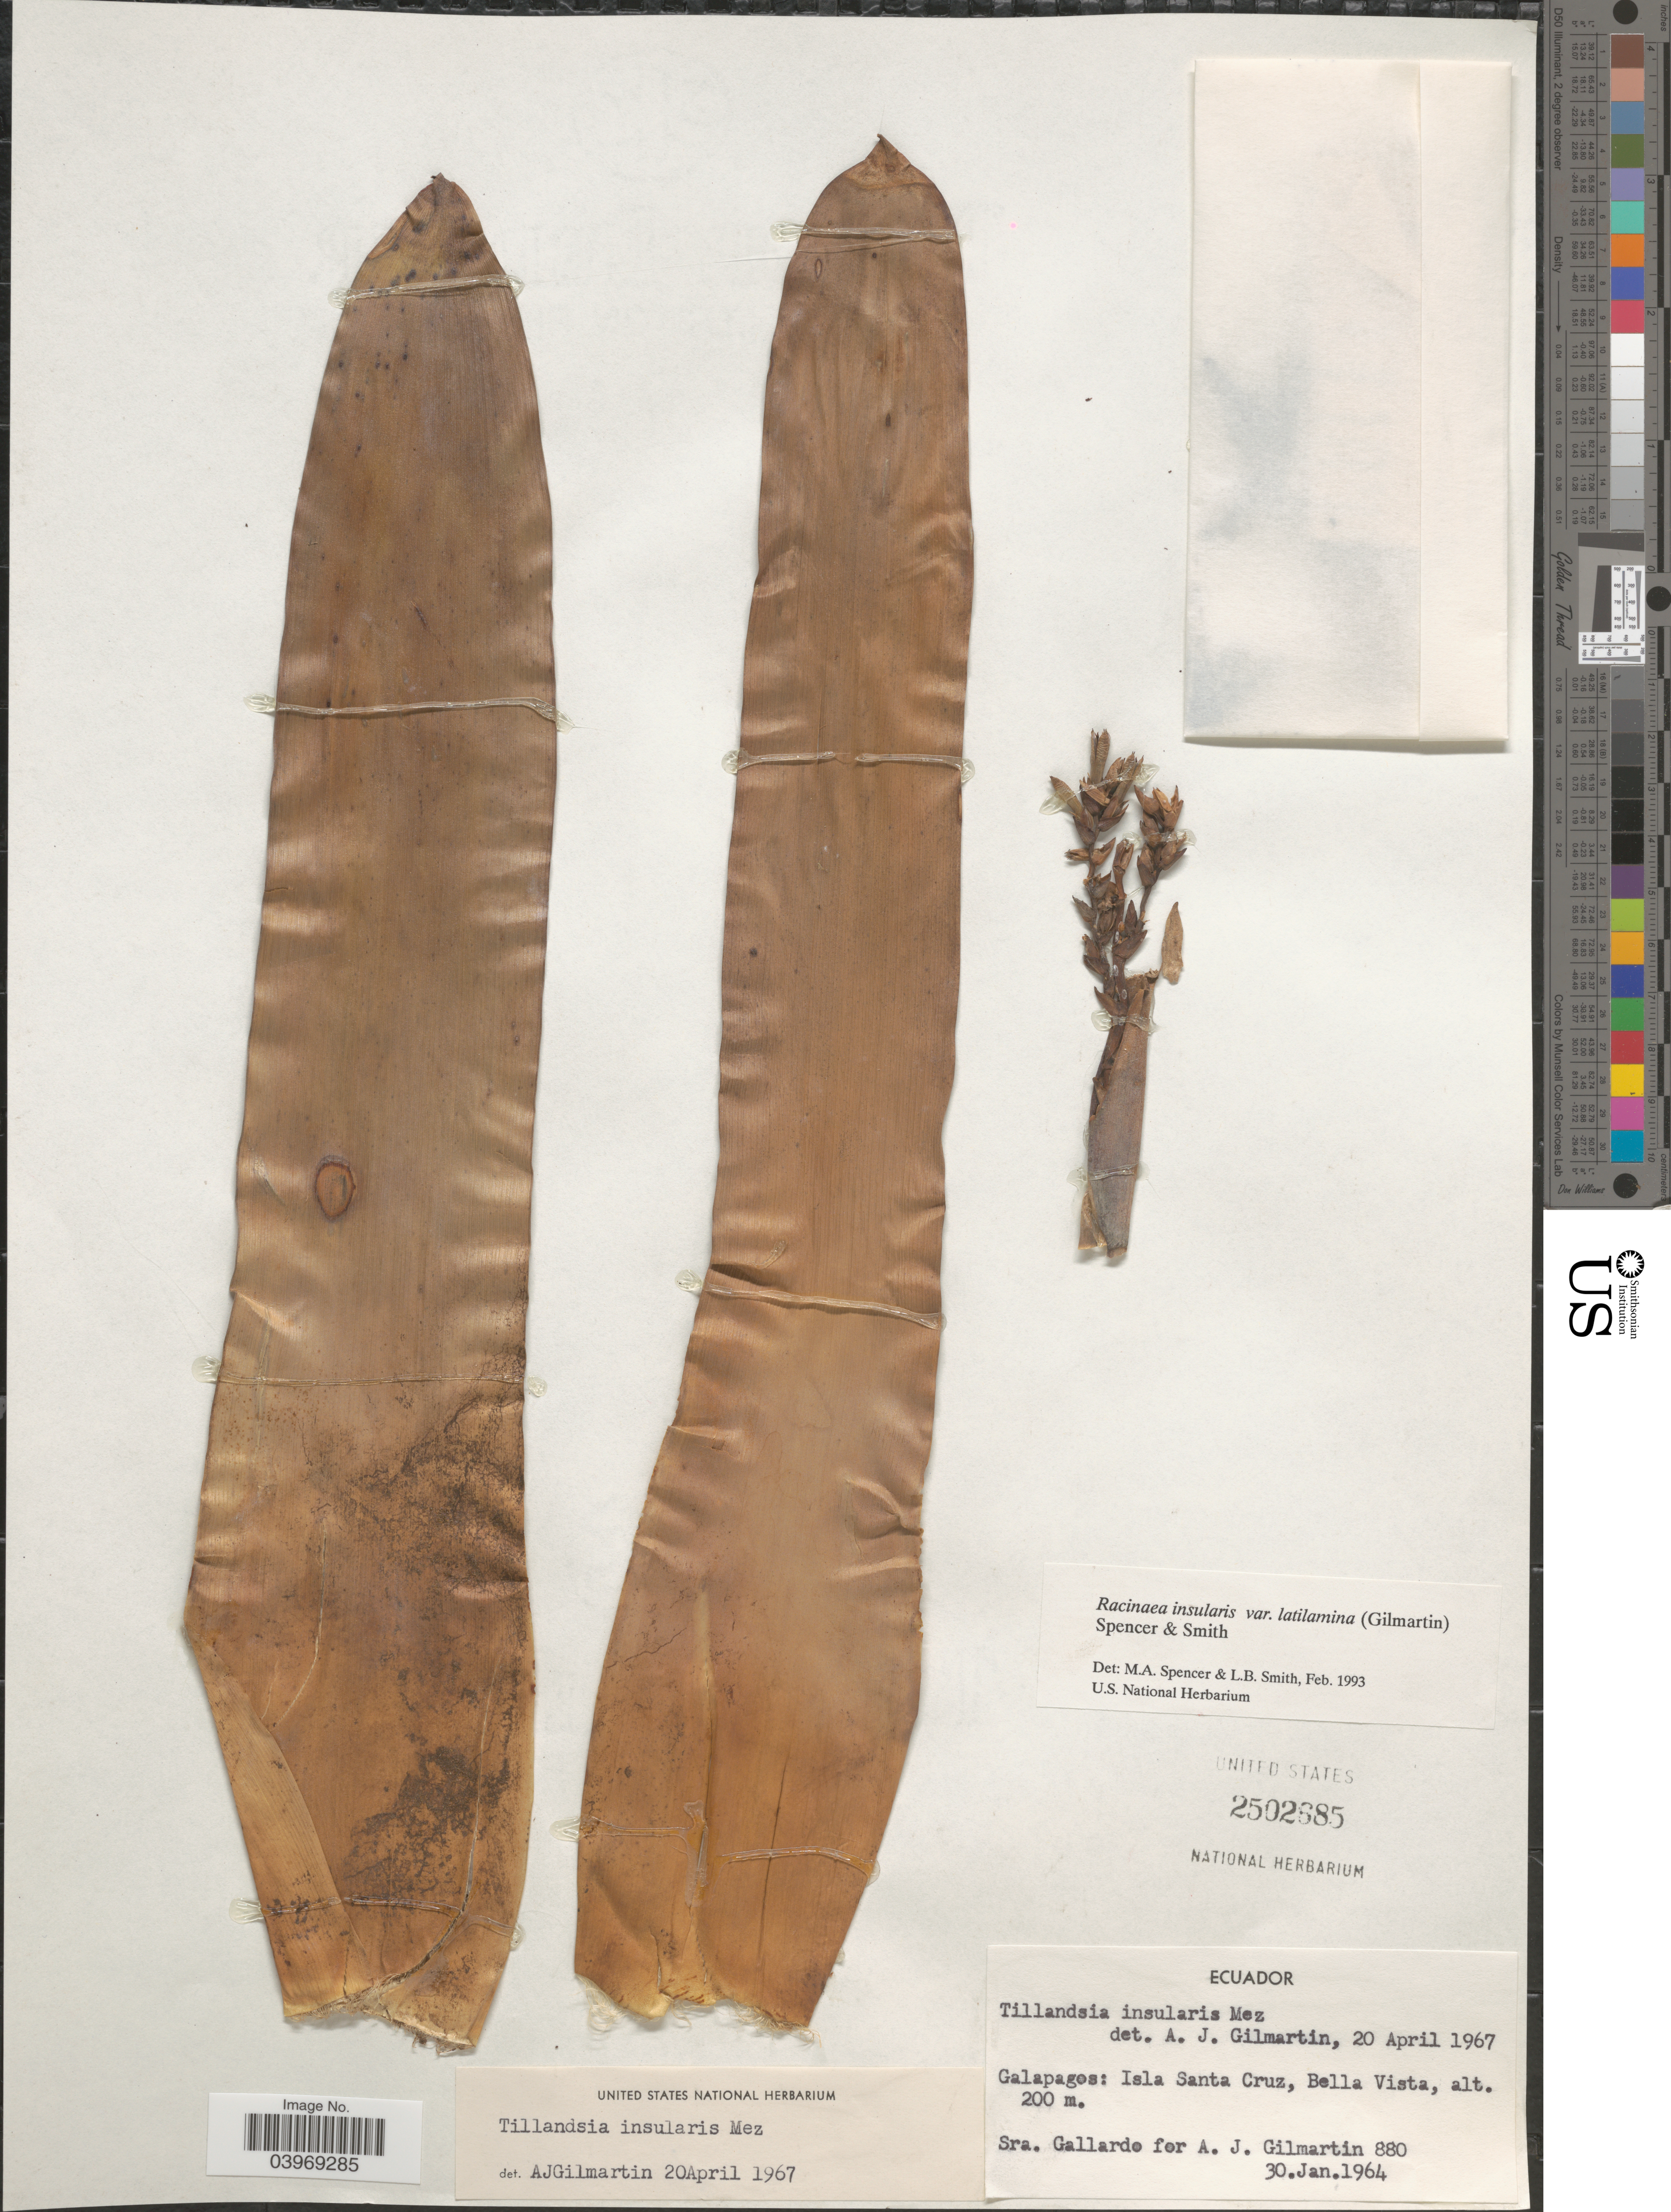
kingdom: Plantae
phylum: Tracheophyta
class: Liliopsida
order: Poales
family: Bromeliaceae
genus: Racinaea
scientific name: Racinaea insularis var. latilamina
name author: (Gilmartin) M.A. Spencer & L.B. Sm.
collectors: S. Gallardo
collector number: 880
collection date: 1964-01-30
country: Ecuador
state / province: Colón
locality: Galapagos: Isla Santa Cruz, Bella Vista.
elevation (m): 200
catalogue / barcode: US 2502685